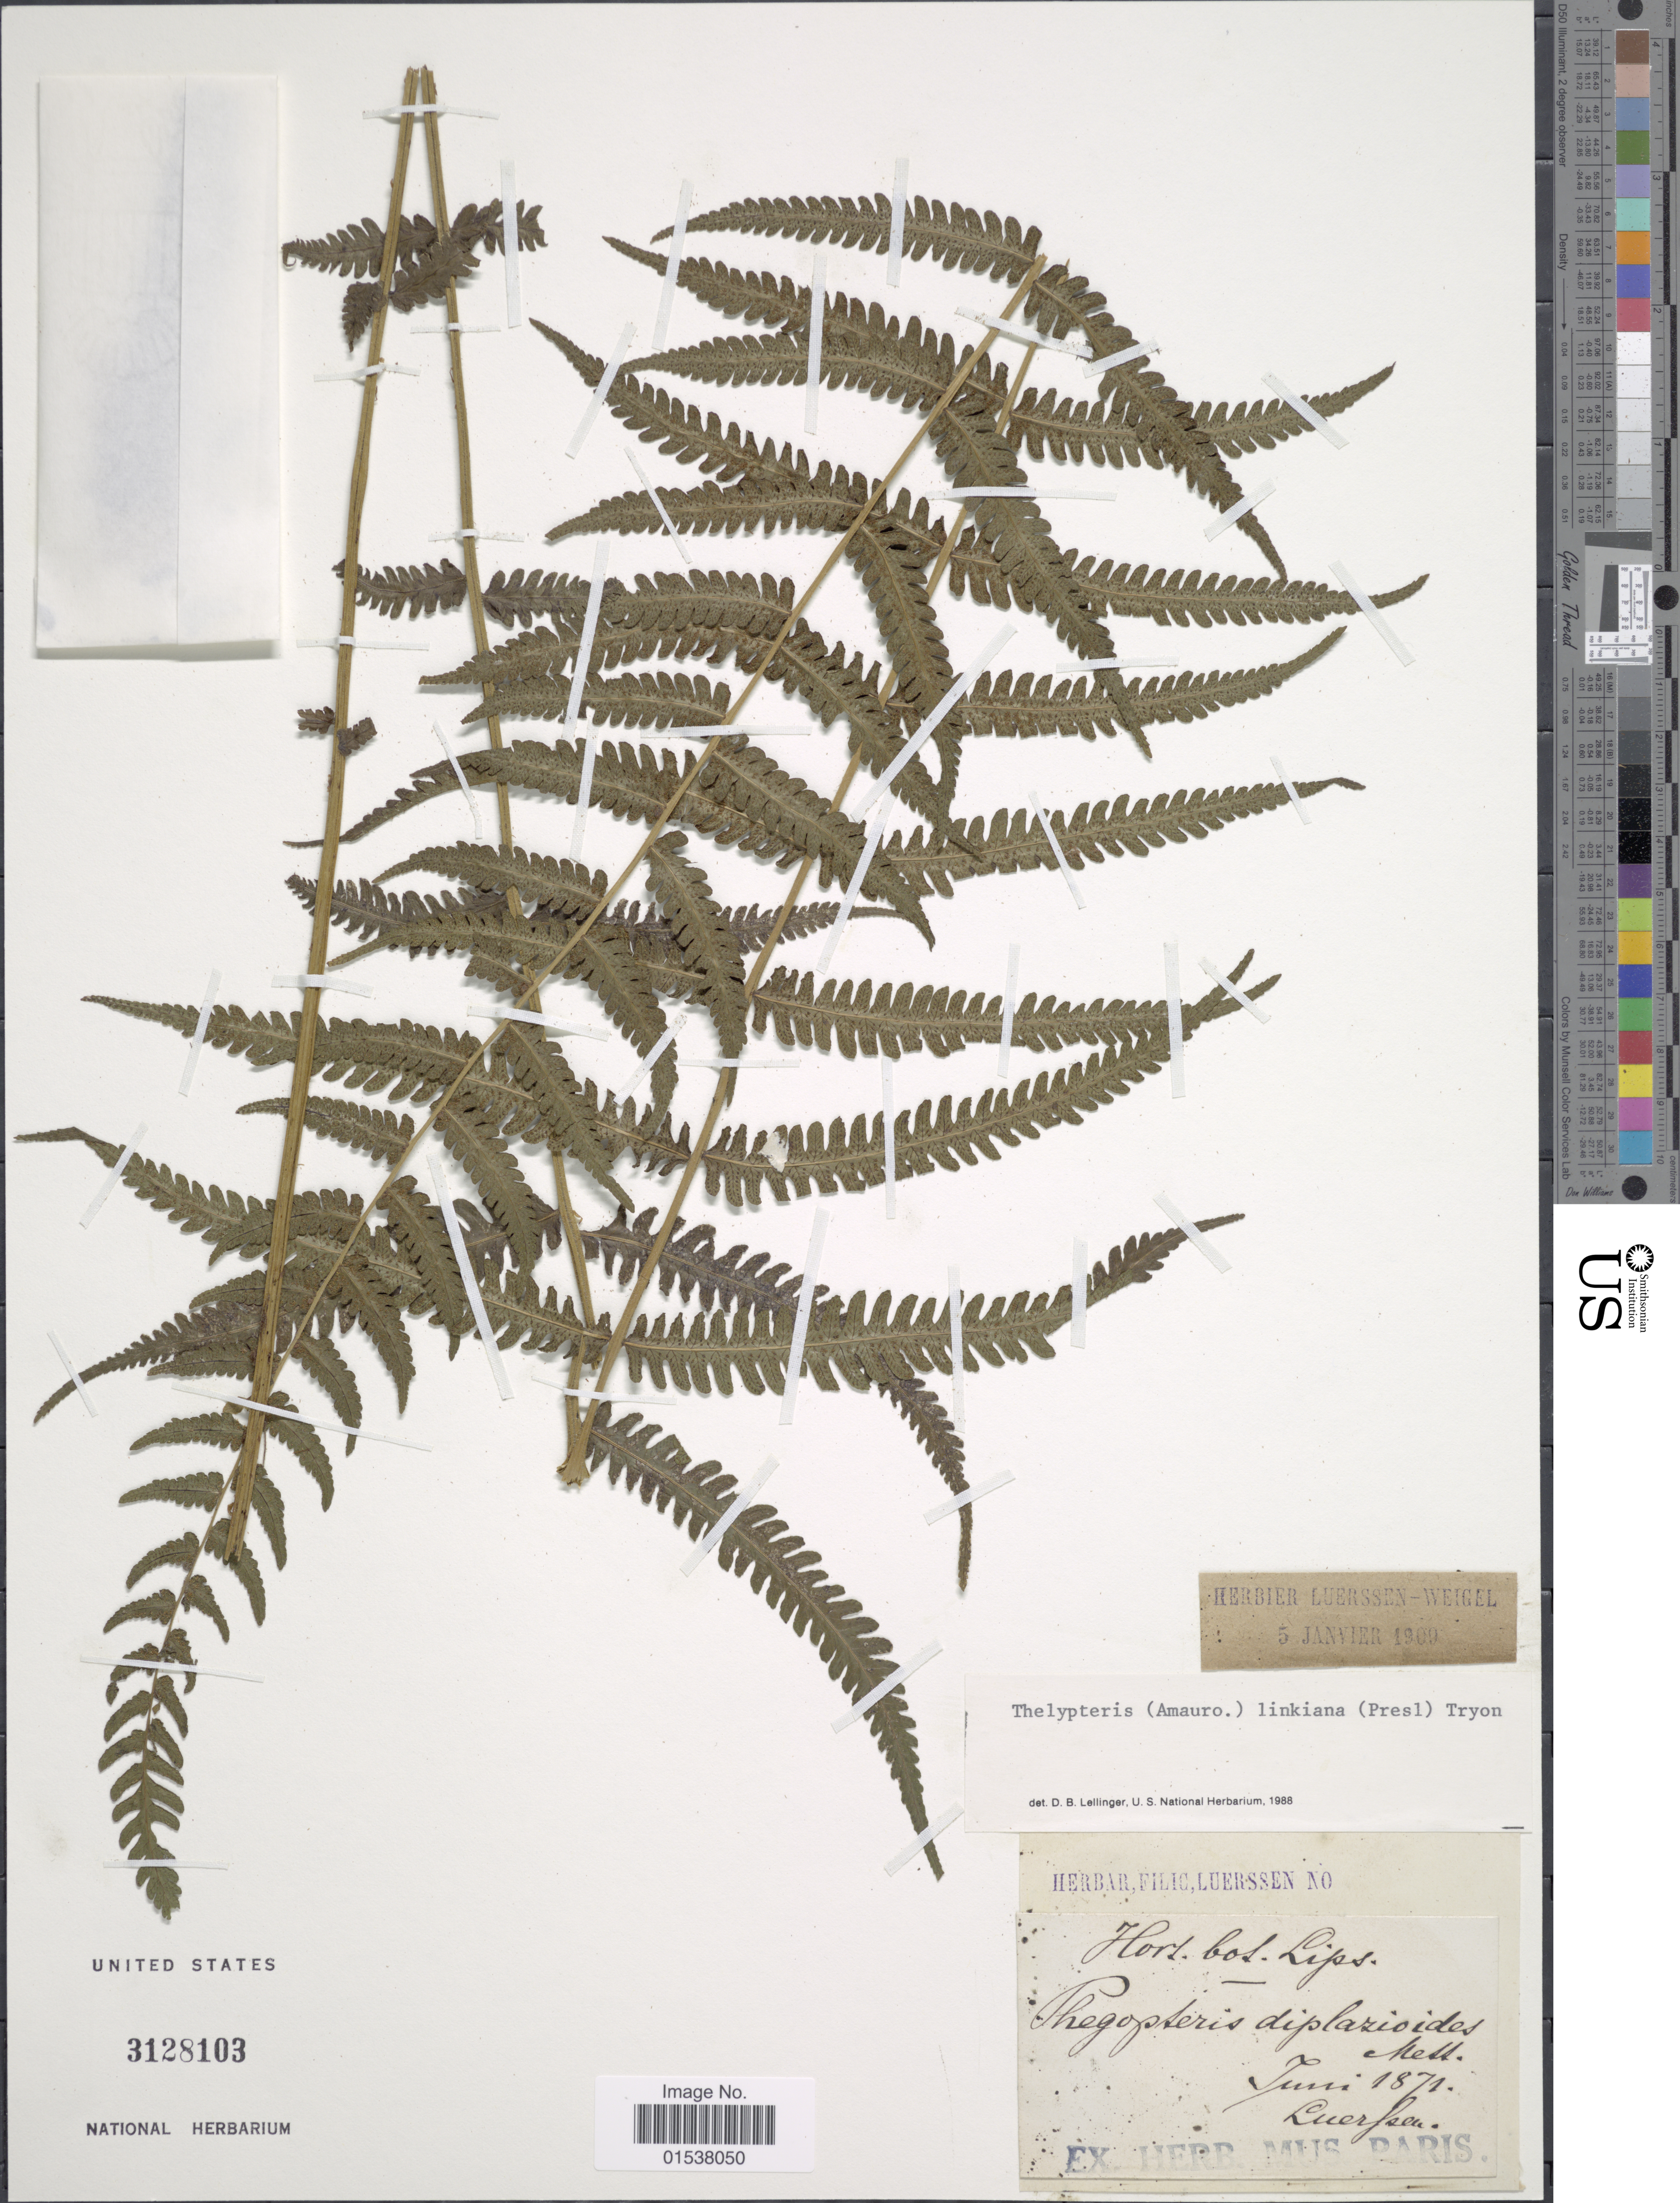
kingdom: Plantae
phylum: Tracheophyta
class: Polypodiopsida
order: Polypodiales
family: Thelypteridaceae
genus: Amauropelta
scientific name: Amauropelta linkiana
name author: (C. Presl) Pic. Serm.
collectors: Luerssen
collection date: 1871-06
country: Germany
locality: Hort. Bos. Lips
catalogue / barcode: US 3128103